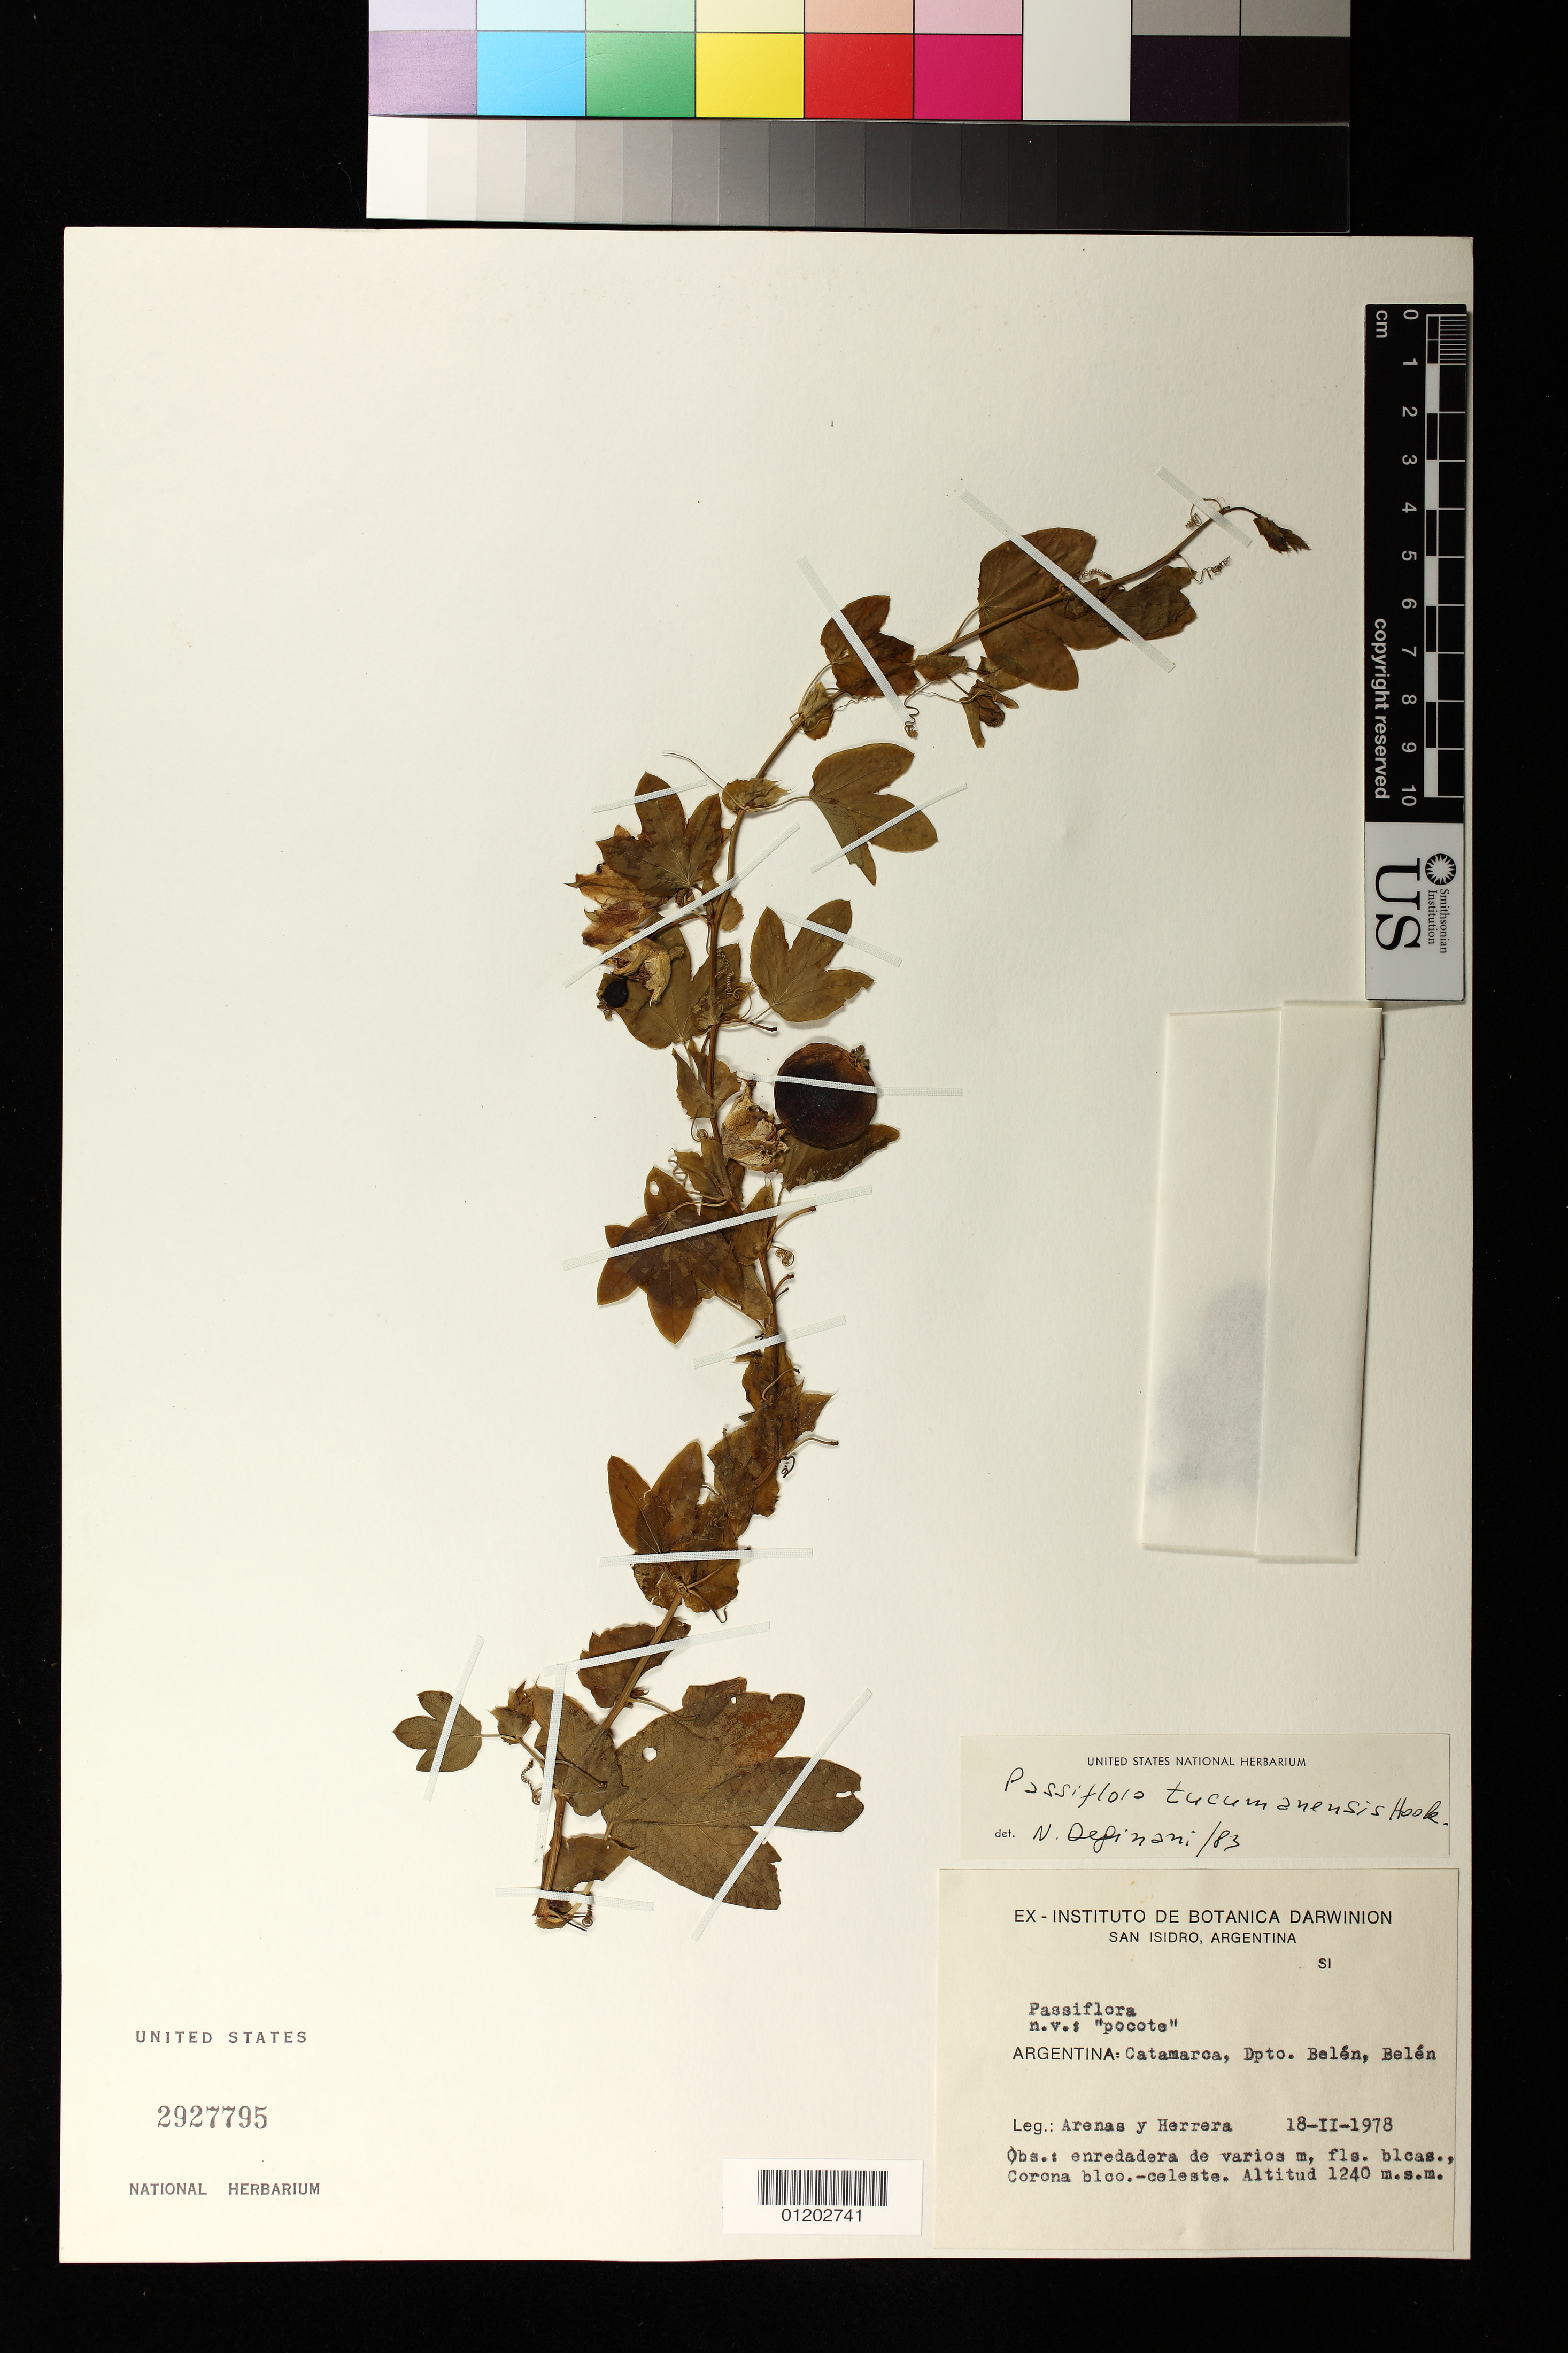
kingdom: Plantae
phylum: Tracheophyta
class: Magnoliopsida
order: Malpighiales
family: Passifloraceae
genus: Passiflora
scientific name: Passiflora naviculata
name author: Griseb.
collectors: P. Arenas R. & Herrera, --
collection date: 1978-02-18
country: Argentina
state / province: Catamarca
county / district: Belén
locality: Belén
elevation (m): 1240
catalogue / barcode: US 2927795